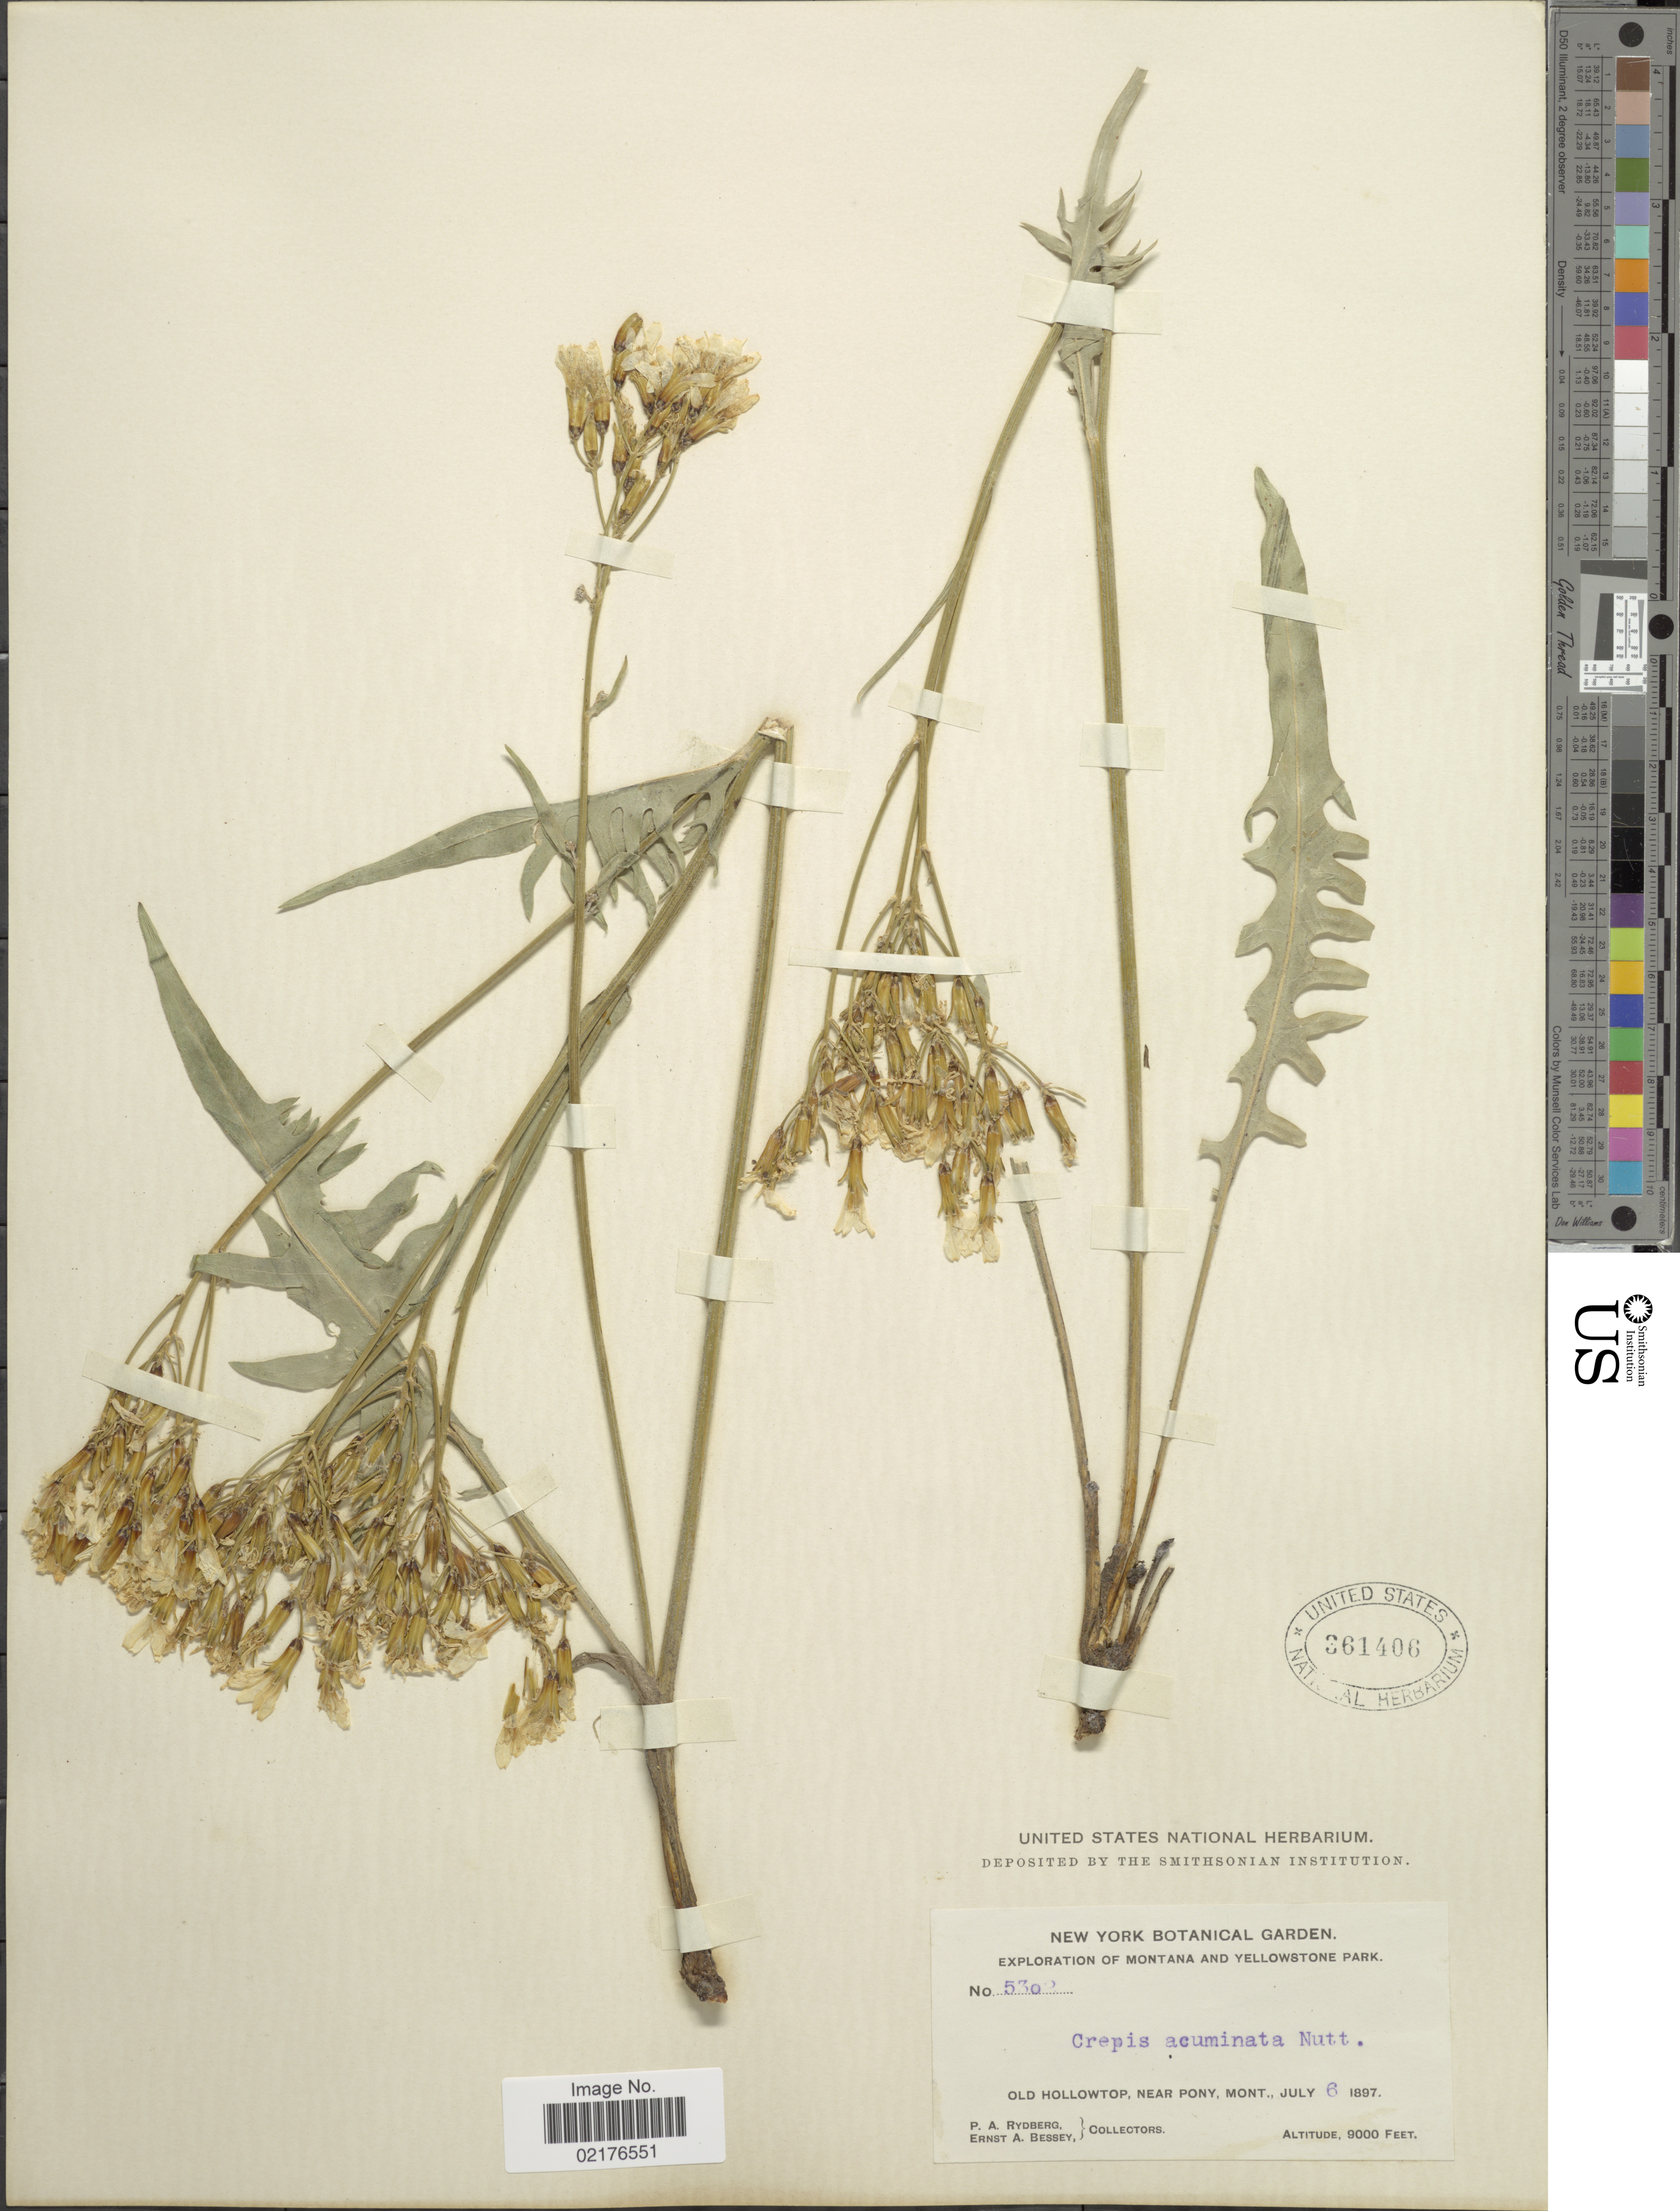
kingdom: Plantae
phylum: Tracheophyta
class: Magnoliopsida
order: Asterales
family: Asteraceae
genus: Crepis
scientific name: Crepis acuminata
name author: Nutt.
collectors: P. A. Rydberg & E. A. Bessey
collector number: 5302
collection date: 1897-07-06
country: United States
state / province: Montana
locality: Montana and Yellowstone Park, Old Hollowtop, Near Pony, Mont.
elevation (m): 2743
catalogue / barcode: US 361406